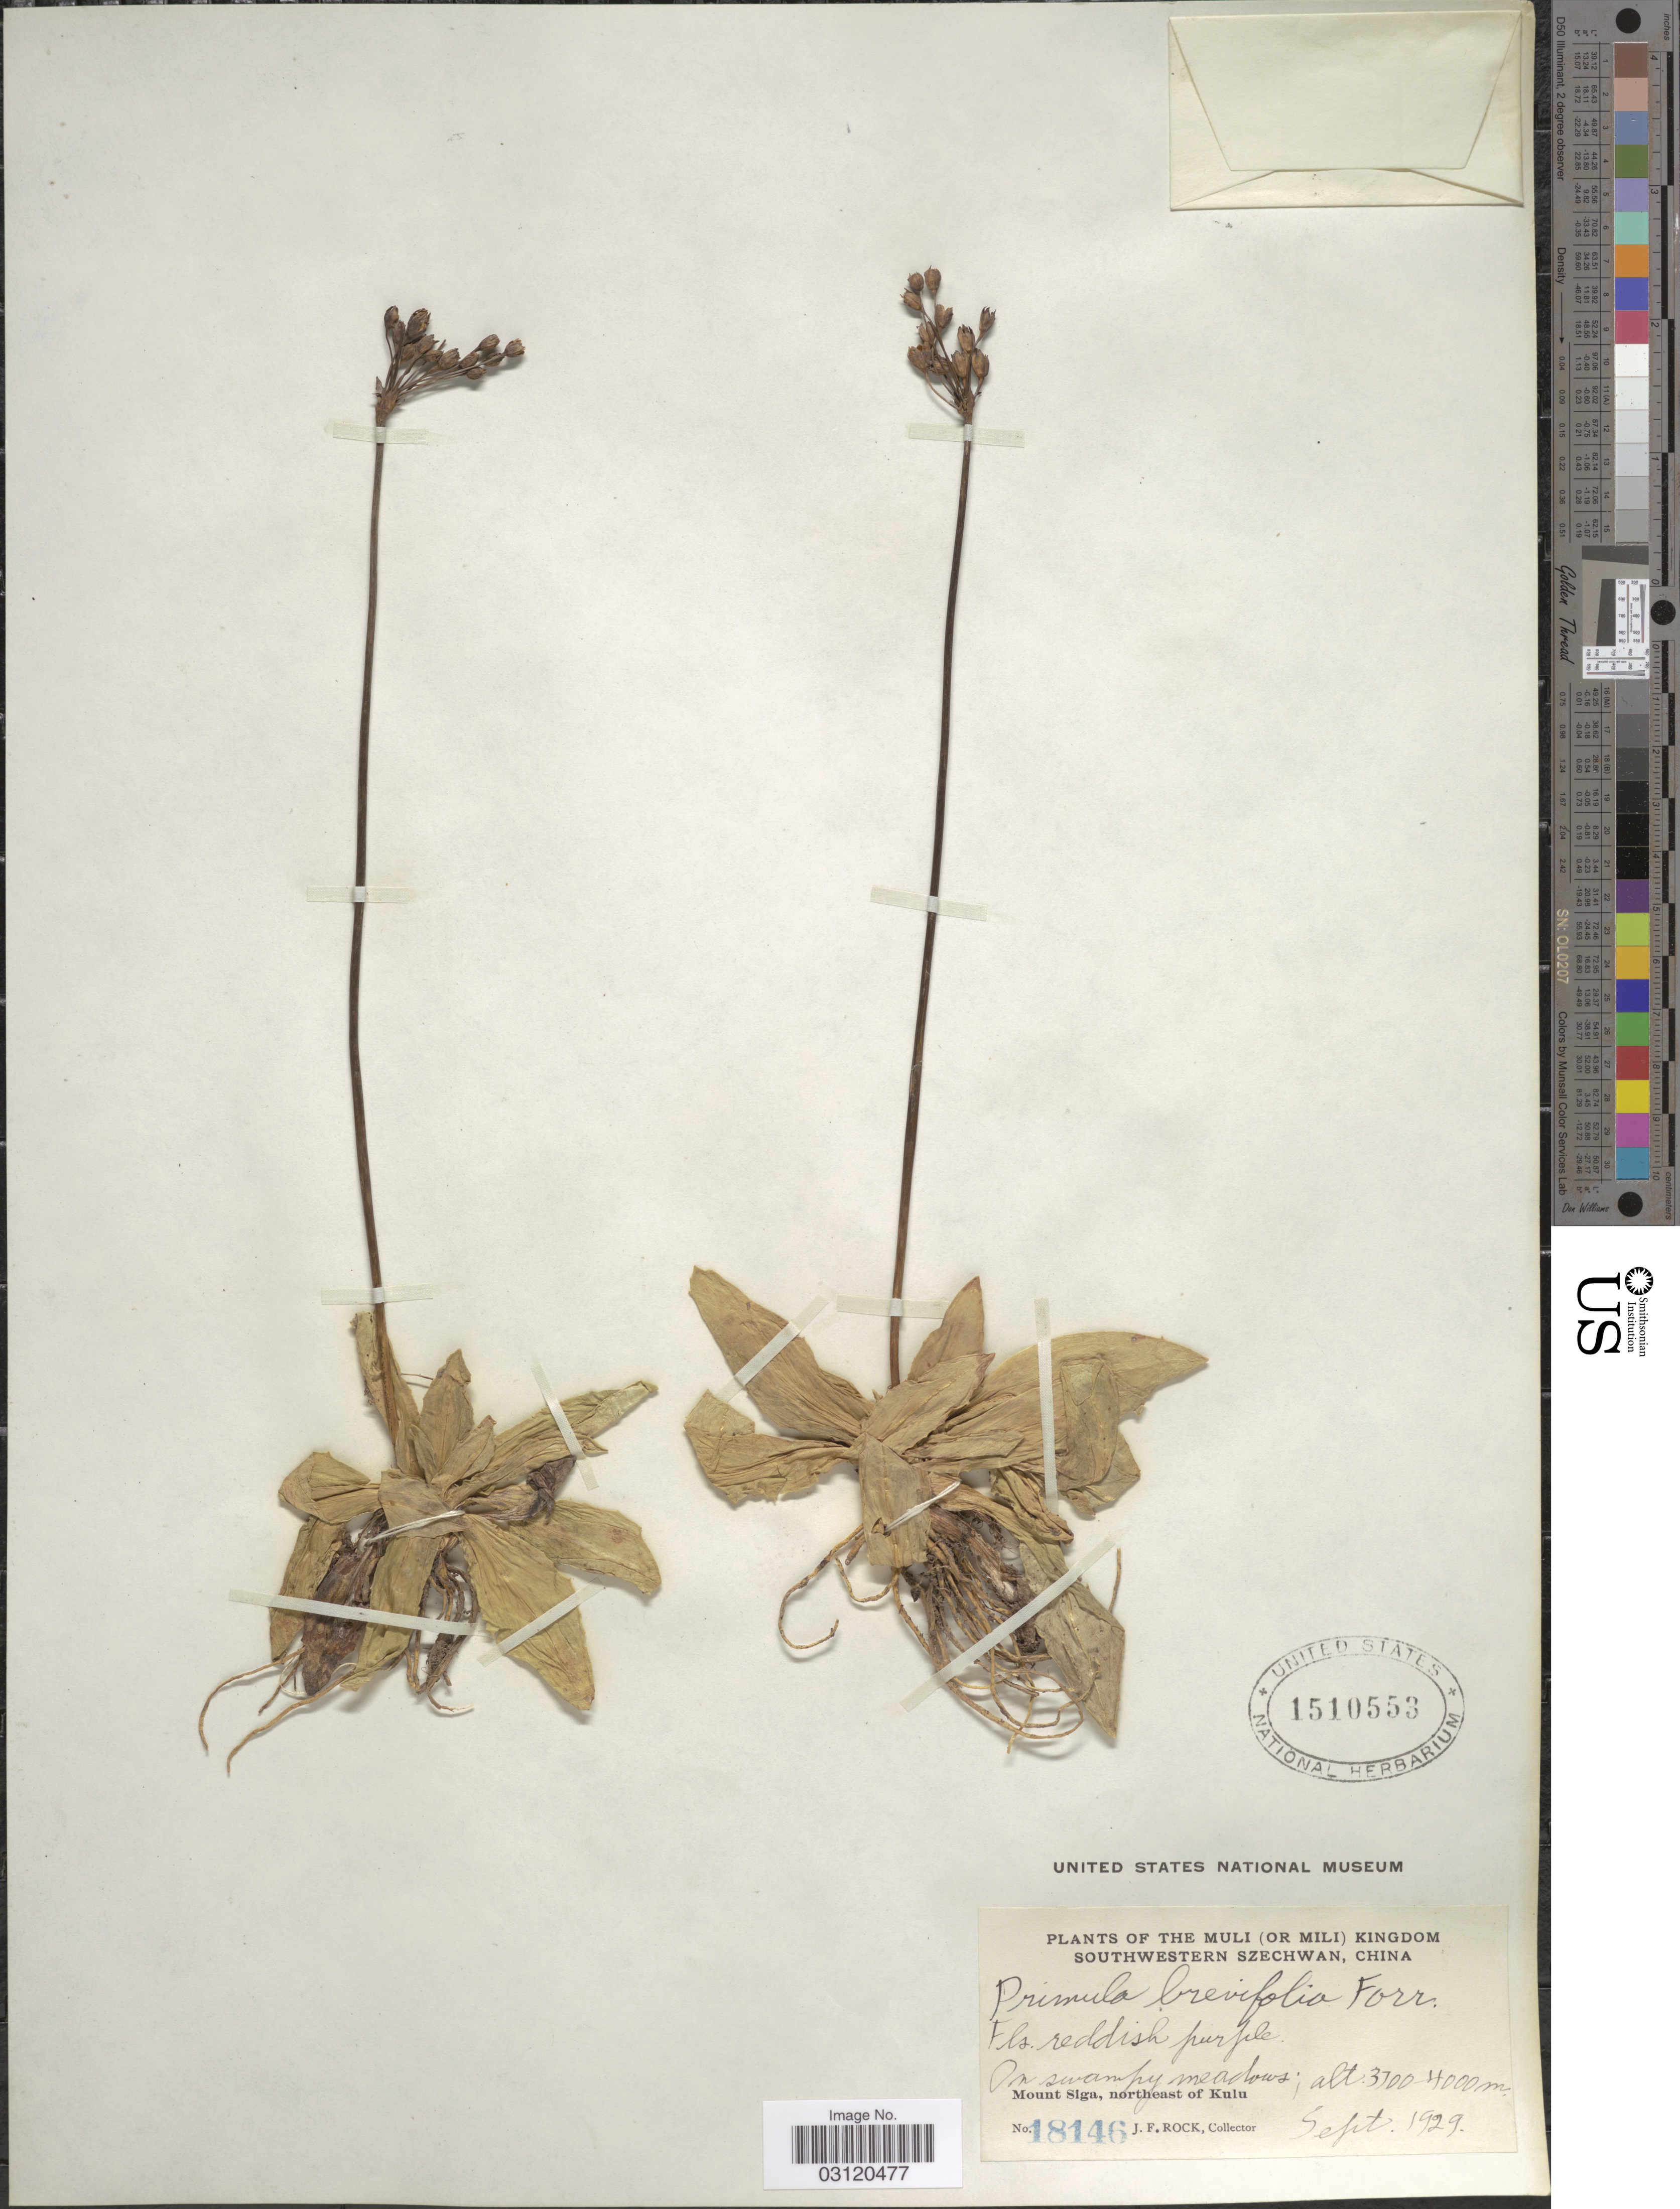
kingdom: Plantae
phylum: Tracheophyta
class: Magnoliopsida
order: Ericales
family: Primulaceae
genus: Primula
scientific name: Primula amethystina subsp. brevifolia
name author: (Forrest) W.W. Sm. & Forrest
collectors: J. Rock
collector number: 18146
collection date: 1929-09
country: China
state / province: Sichuan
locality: Muli (or Mili) Kingdom, Southwestern Szechuan. Mount Siga, northeast of Kulu.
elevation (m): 3700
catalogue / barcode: US 1510553